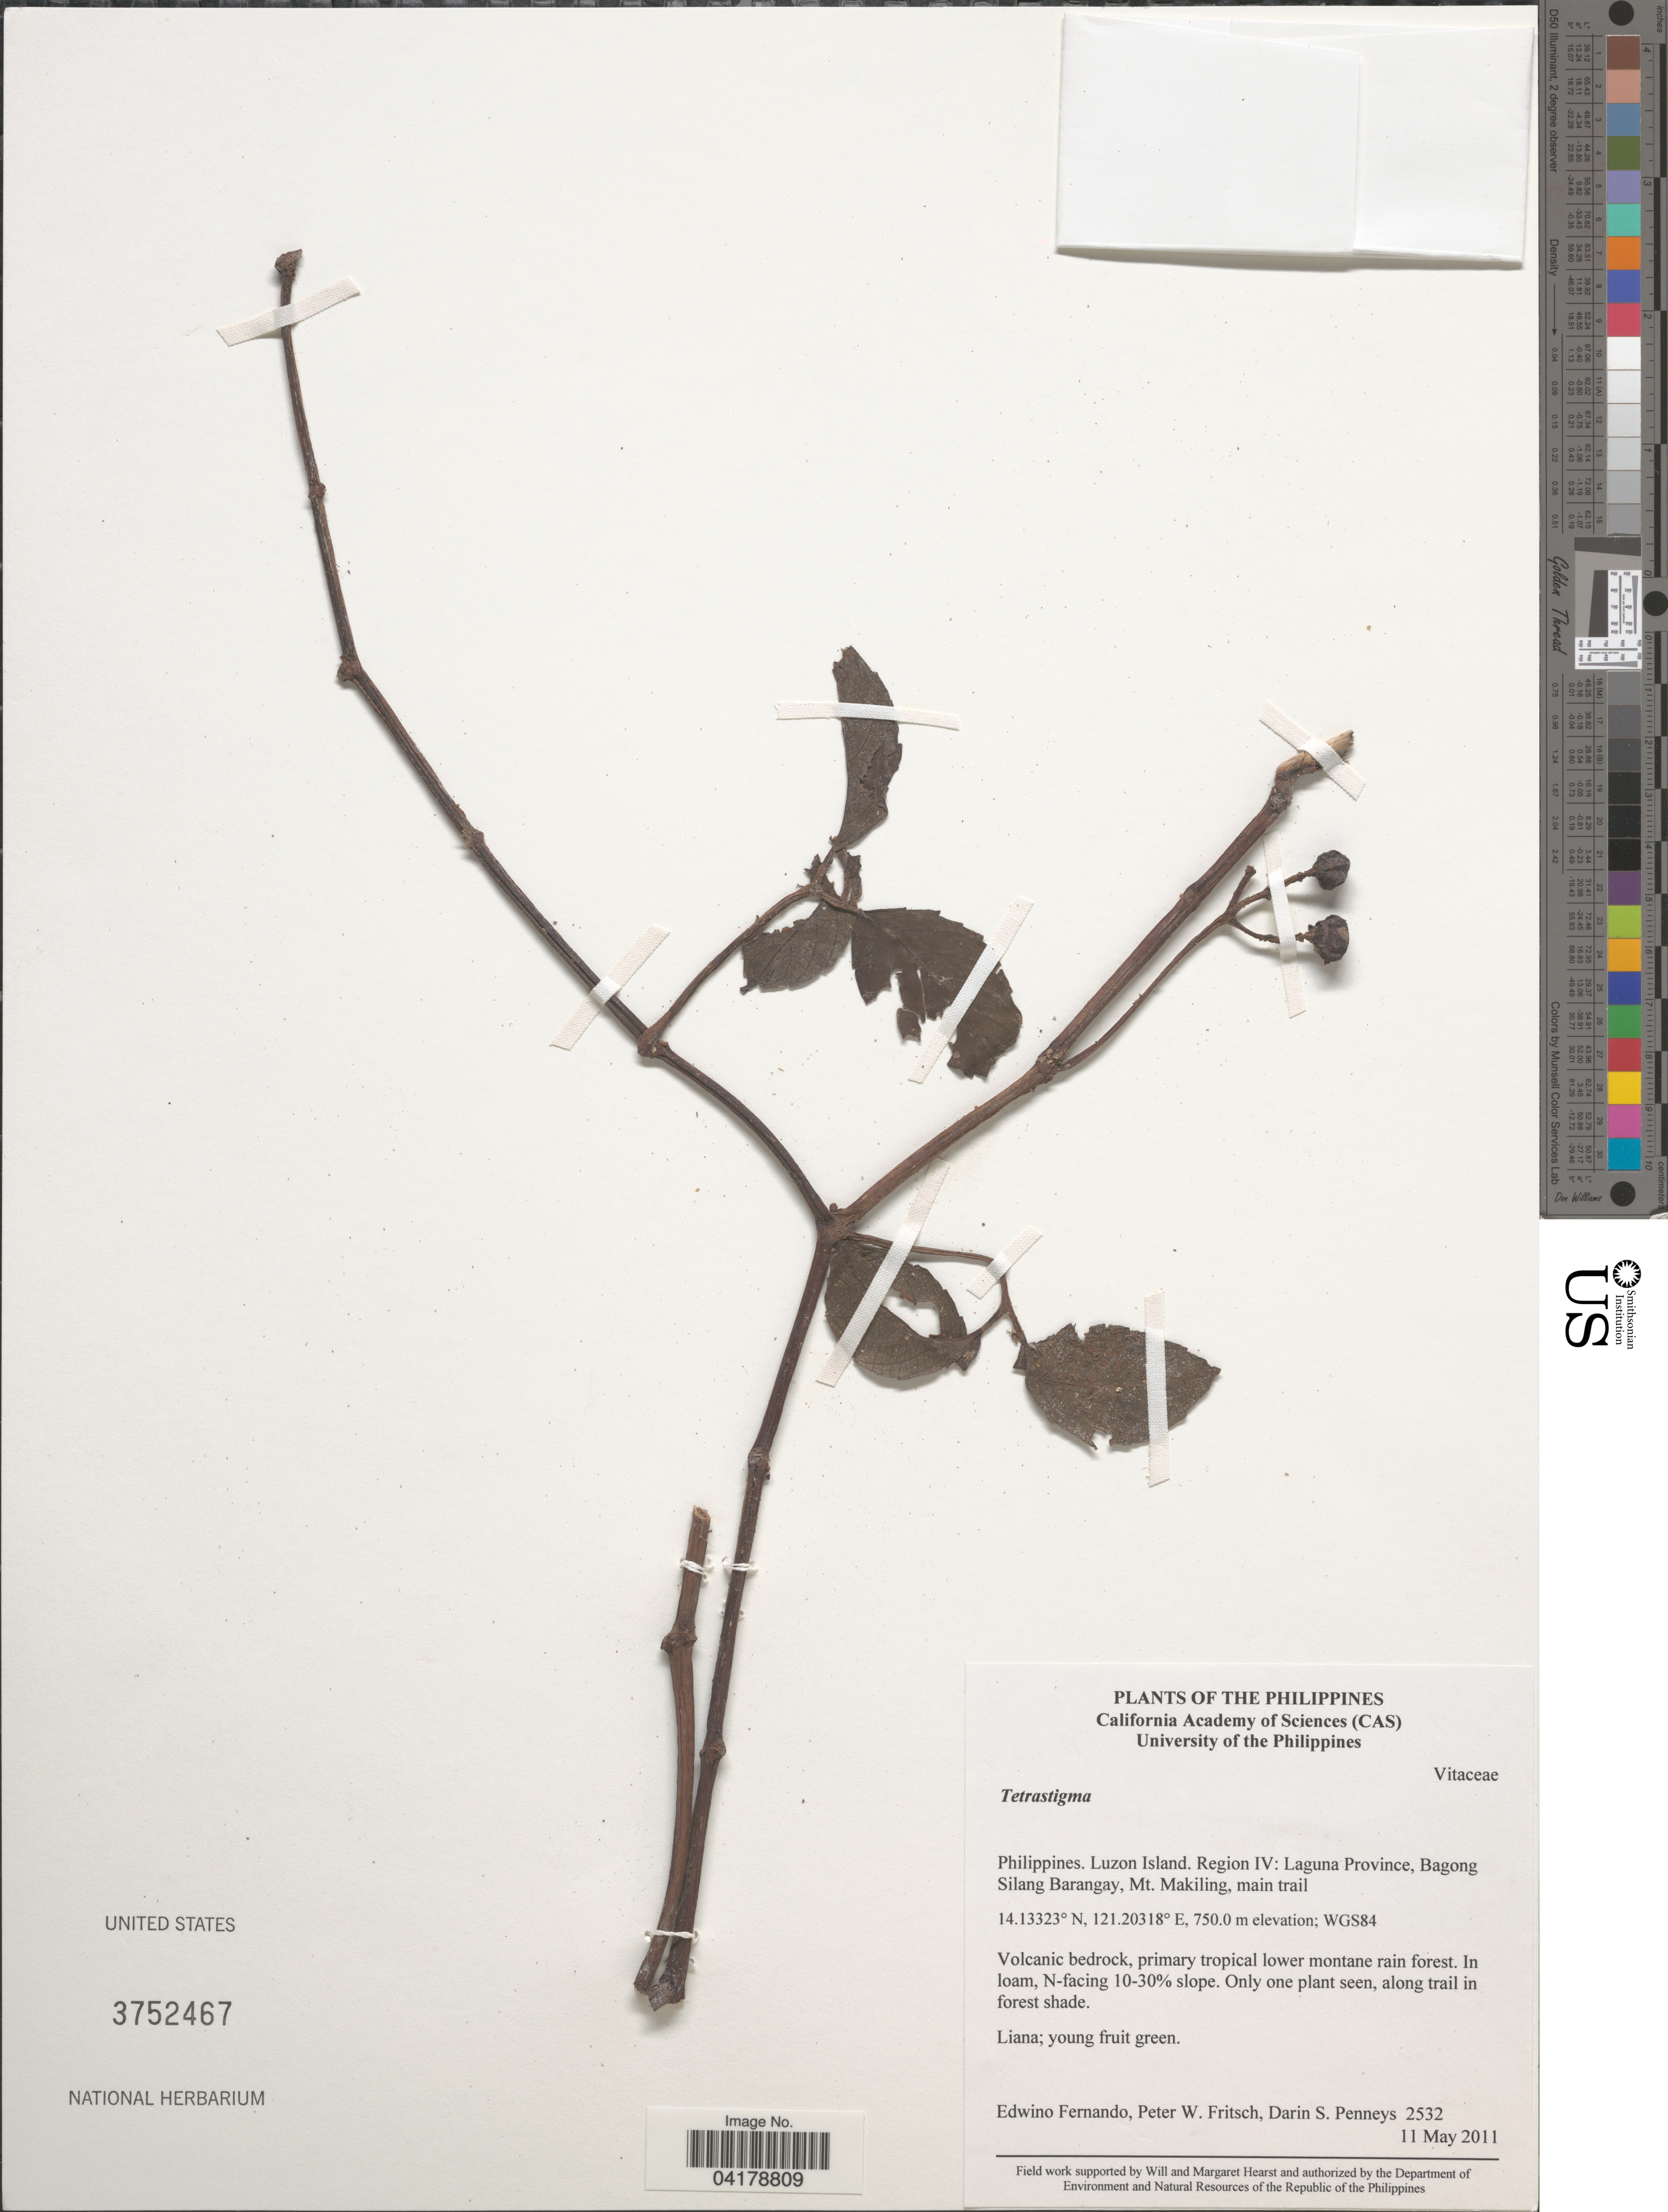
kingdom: Plantae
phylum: Tracheophyta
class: Magnoliopsida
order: Vitales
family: Vitaceae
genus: Tetrastigma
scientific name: Tetrastigma sp.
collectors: E. S. Fernando, P. W. Fritsch & D. S. Penneys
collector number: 2532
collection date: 2011-05-11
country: Philippines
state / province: Calabarzon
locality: Luzon Island. Region IV: Laguna Province, Bagong Silang Barangay, Mt. Makiling, main trail. WGS84.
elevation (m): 750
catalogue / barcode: US 3752467